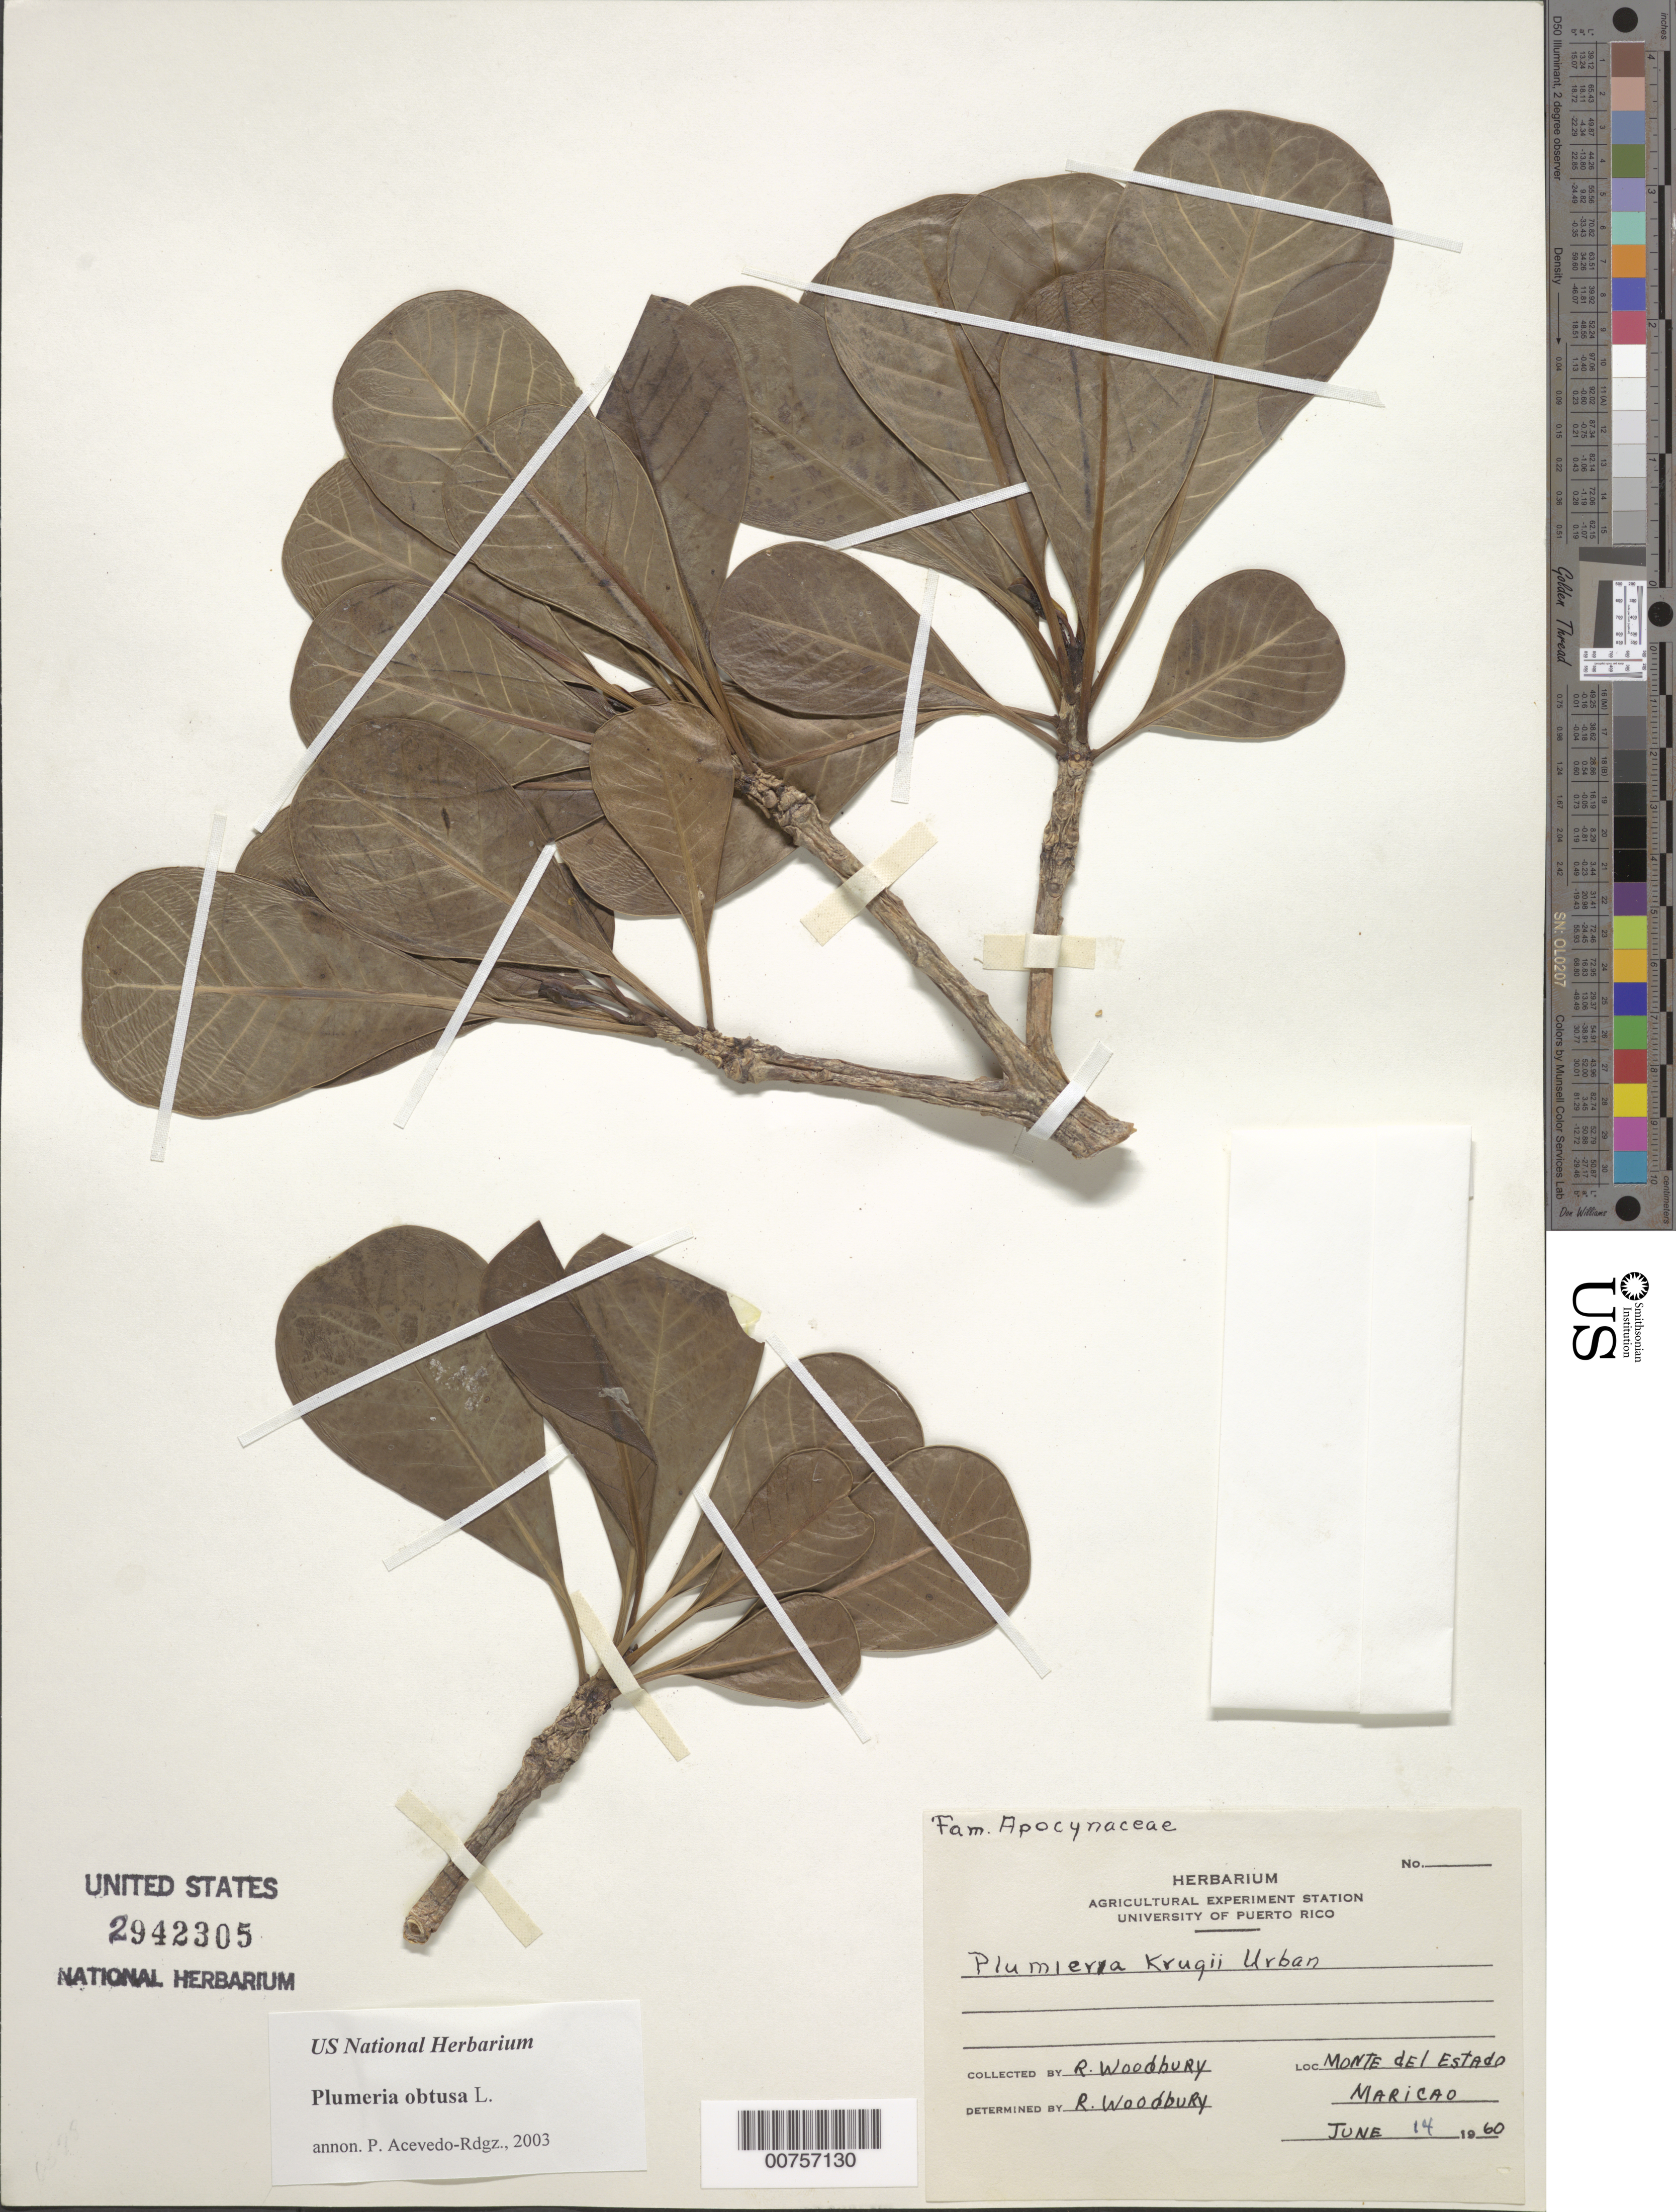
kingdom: Plantae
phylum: Tracheophyta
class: Magnoliopsida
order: Gentianales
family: Apocynaceae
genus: Plumeria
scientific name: Plumeria obtusa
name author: L.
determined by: Acevedo-Rodríguez, P., (BOT), Smithsonian Institution - National Museum of Natural History (UNITED STATES)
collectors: R. O. Woodbury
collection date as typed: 14 Jun 1960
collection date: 1960-06-14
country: Puerto Rico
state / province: Maricao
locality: Monte del Estado, Maricao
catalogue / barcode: US 2942305